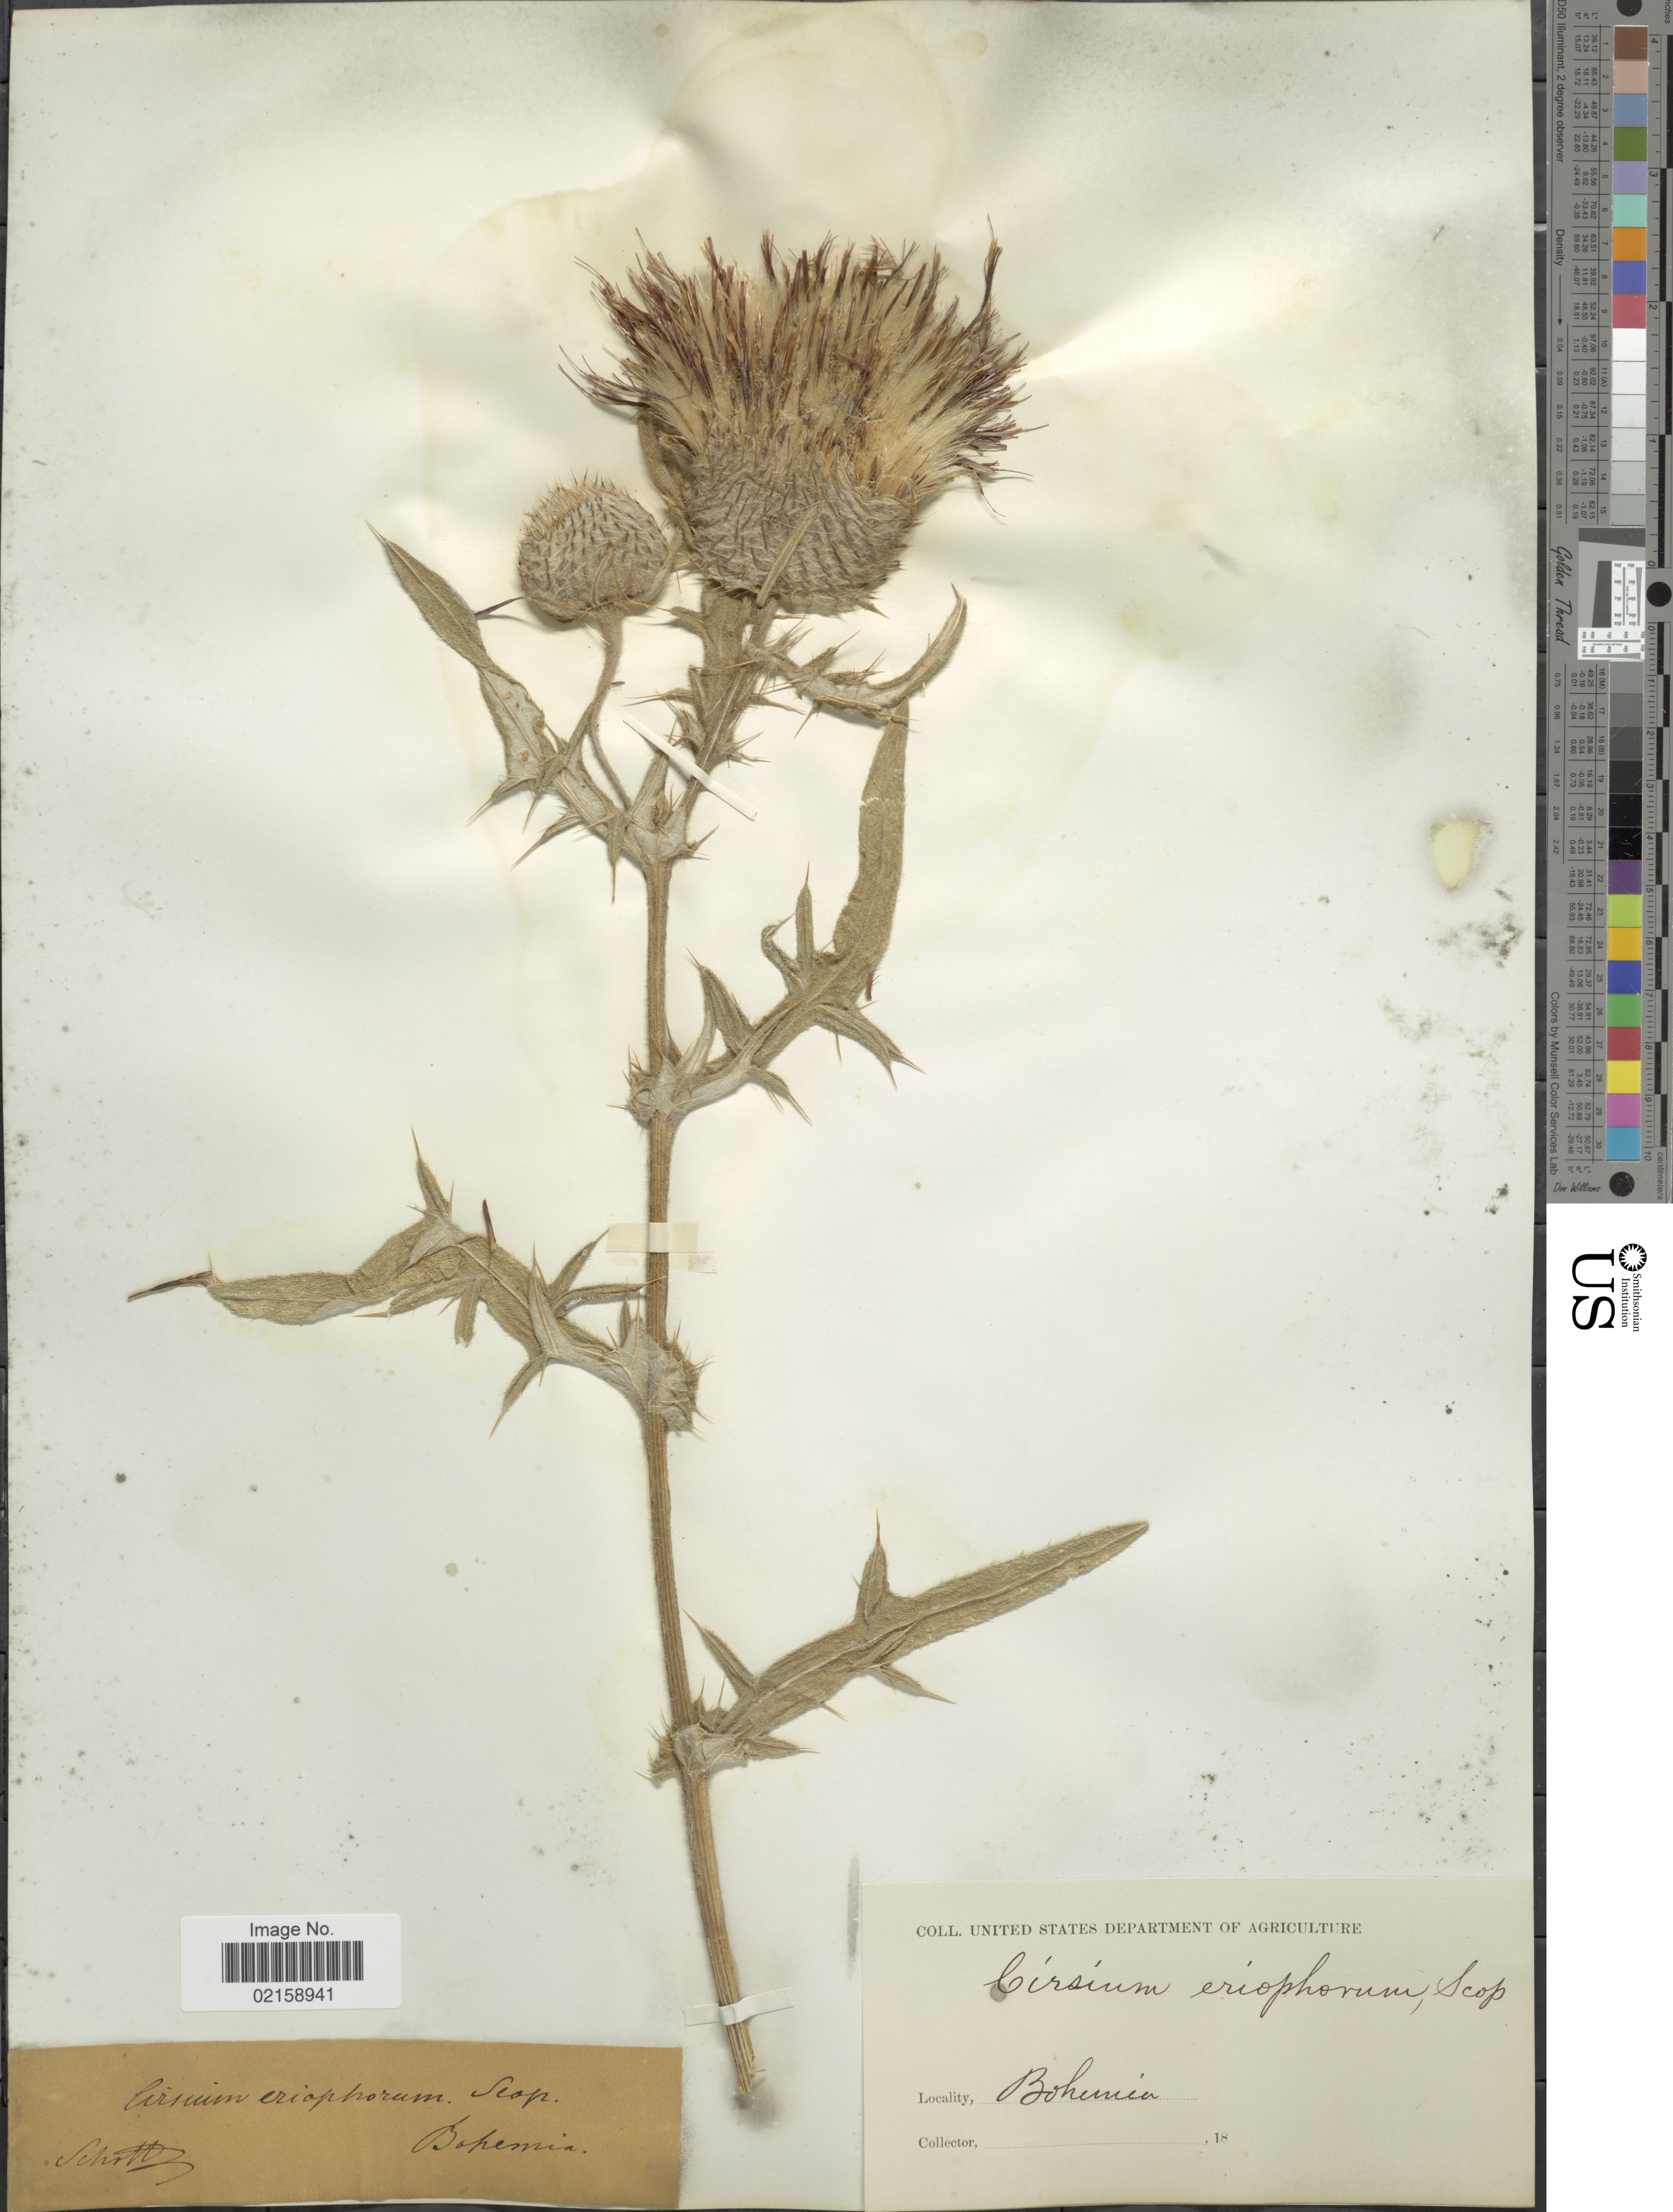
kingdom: Plantae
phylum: Tracheophyta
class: Magnoliopsida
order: Asterales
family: Asteraceae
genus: Cirsium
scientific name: Cirsium eriophorum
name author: (L.) Scop.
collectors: -. Schottz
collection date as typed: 18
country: Czechia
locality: Bohemia